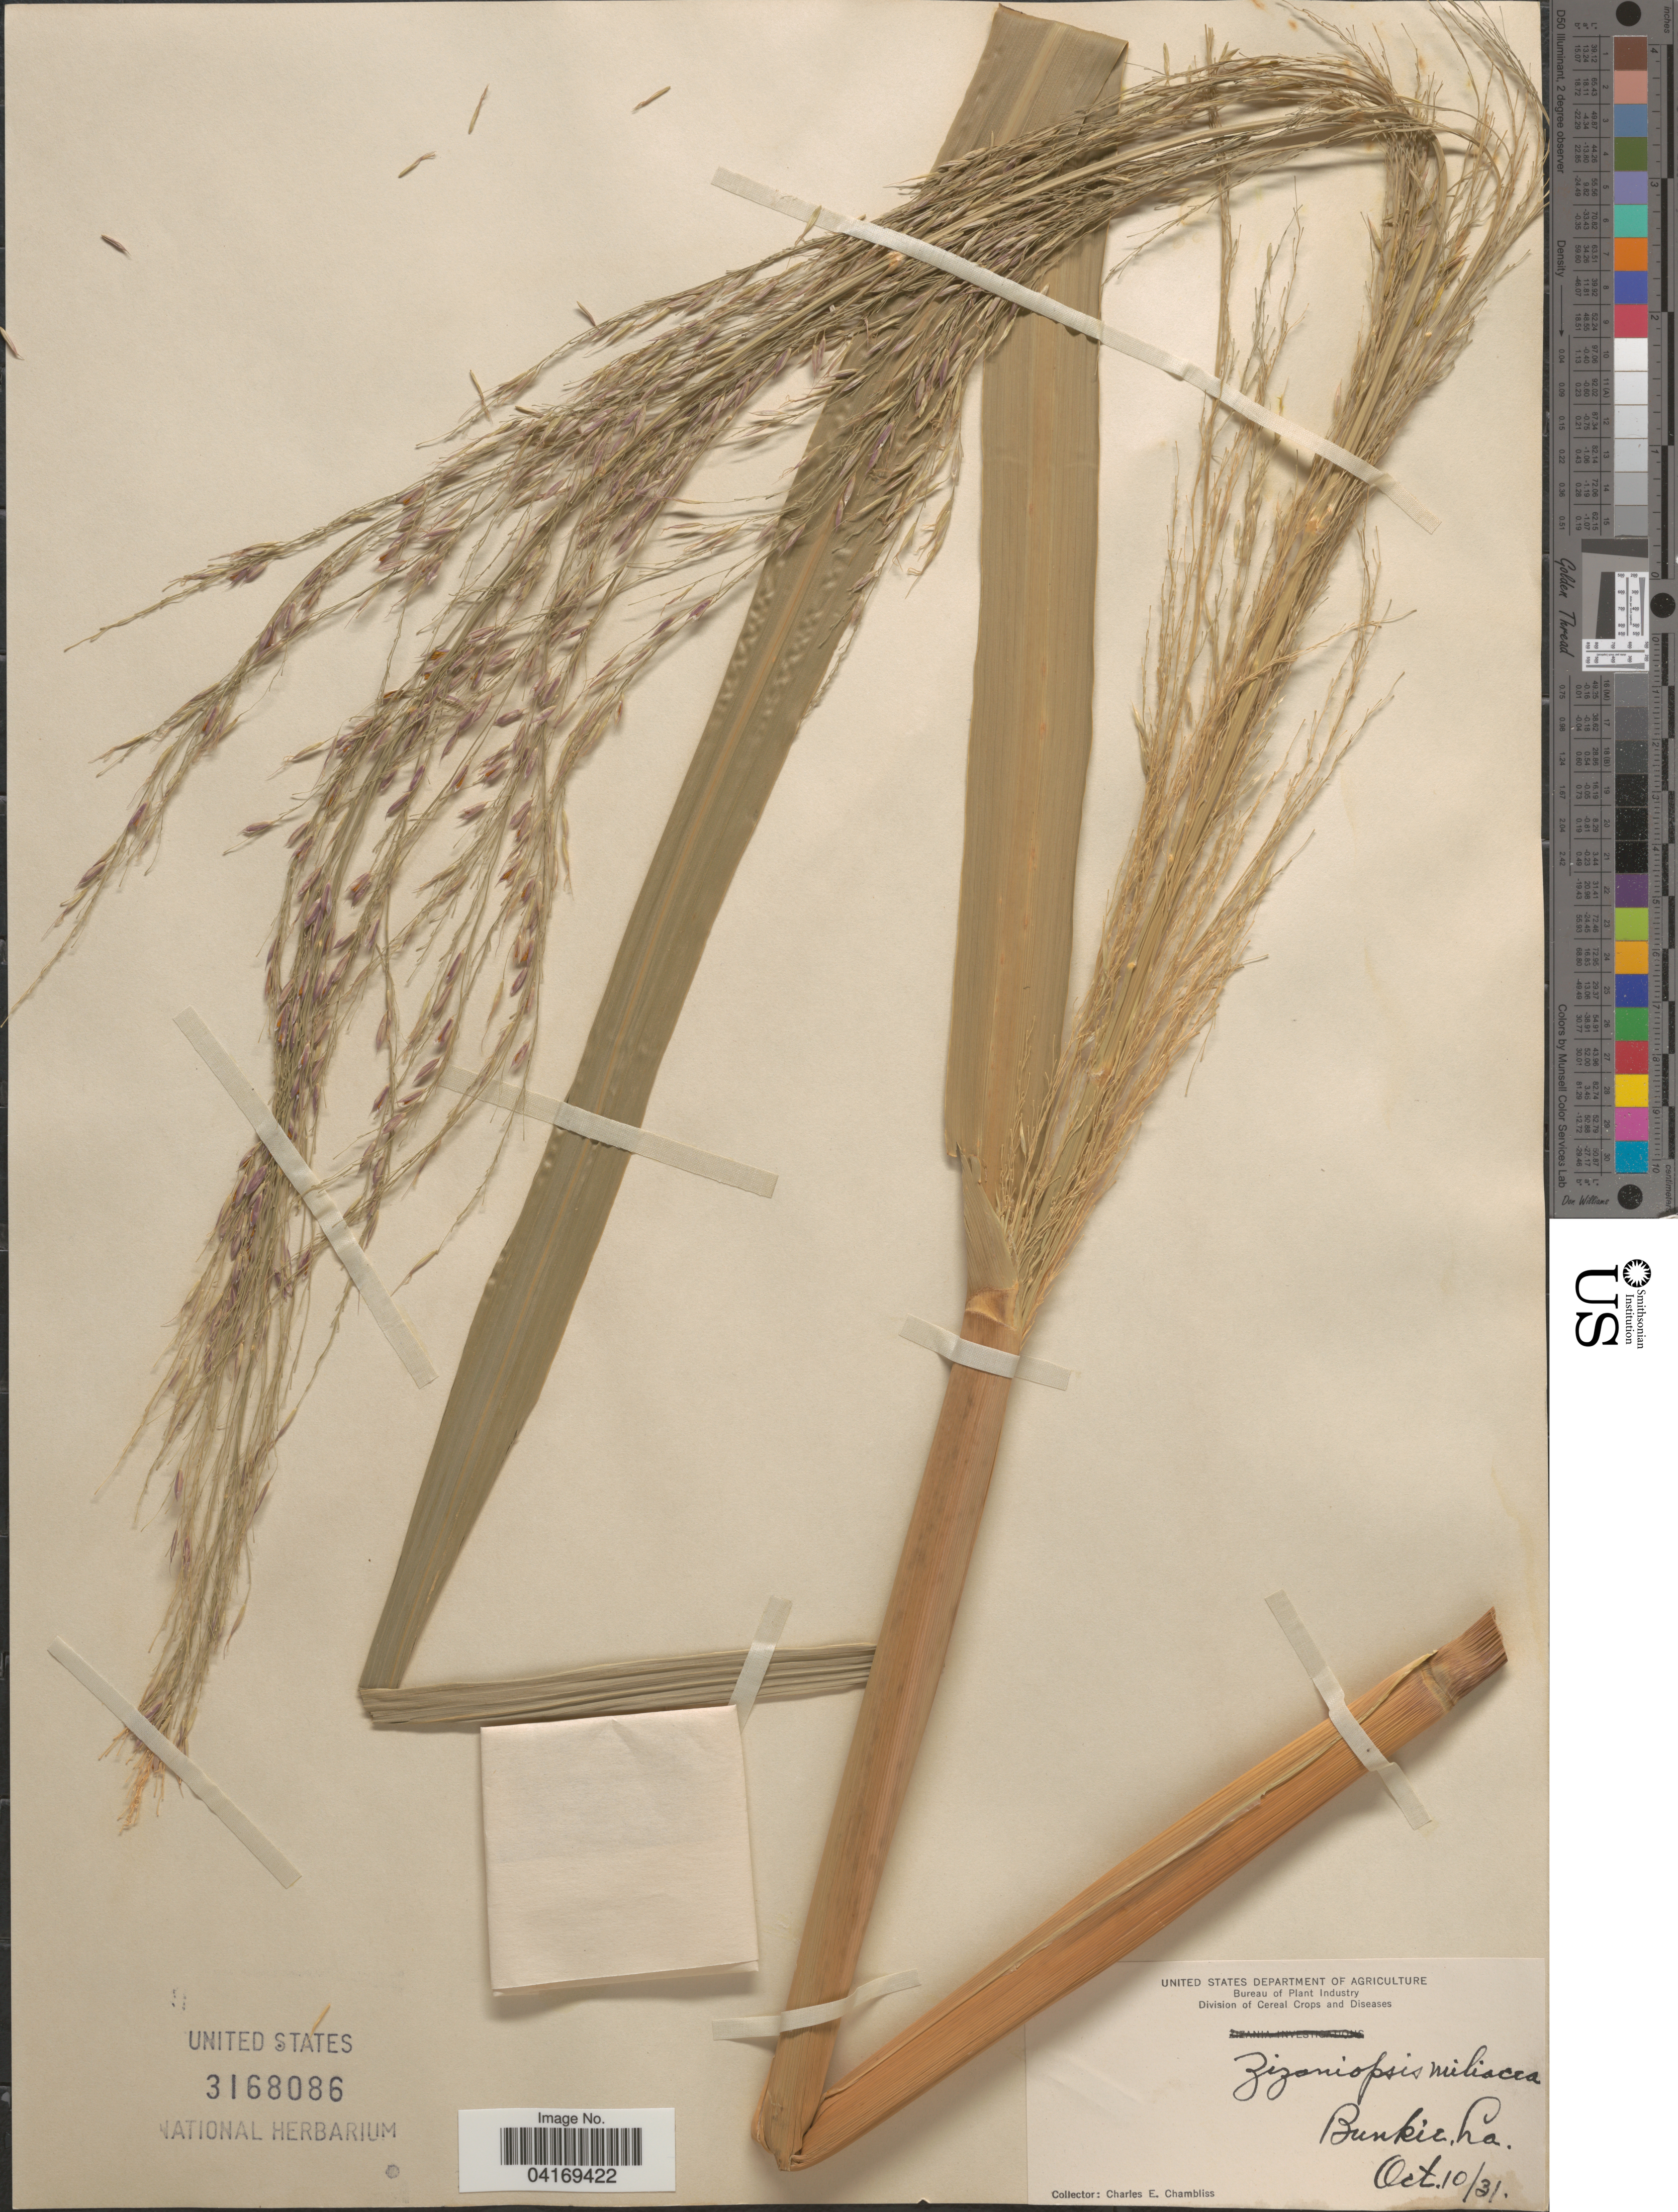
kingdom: Plantae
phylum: Tracheophyta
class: Liliopsida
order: Poales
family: Poaceae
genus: Zizaniopsis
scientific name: Zizaniopsis miliacea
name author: (Michx.) Döll & Asch.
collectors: C. Chambliss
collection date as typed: Transcribed d/m/y: 10/10/31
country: United States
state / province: Louisiana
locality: Bunkie.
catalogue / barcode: US 3168086